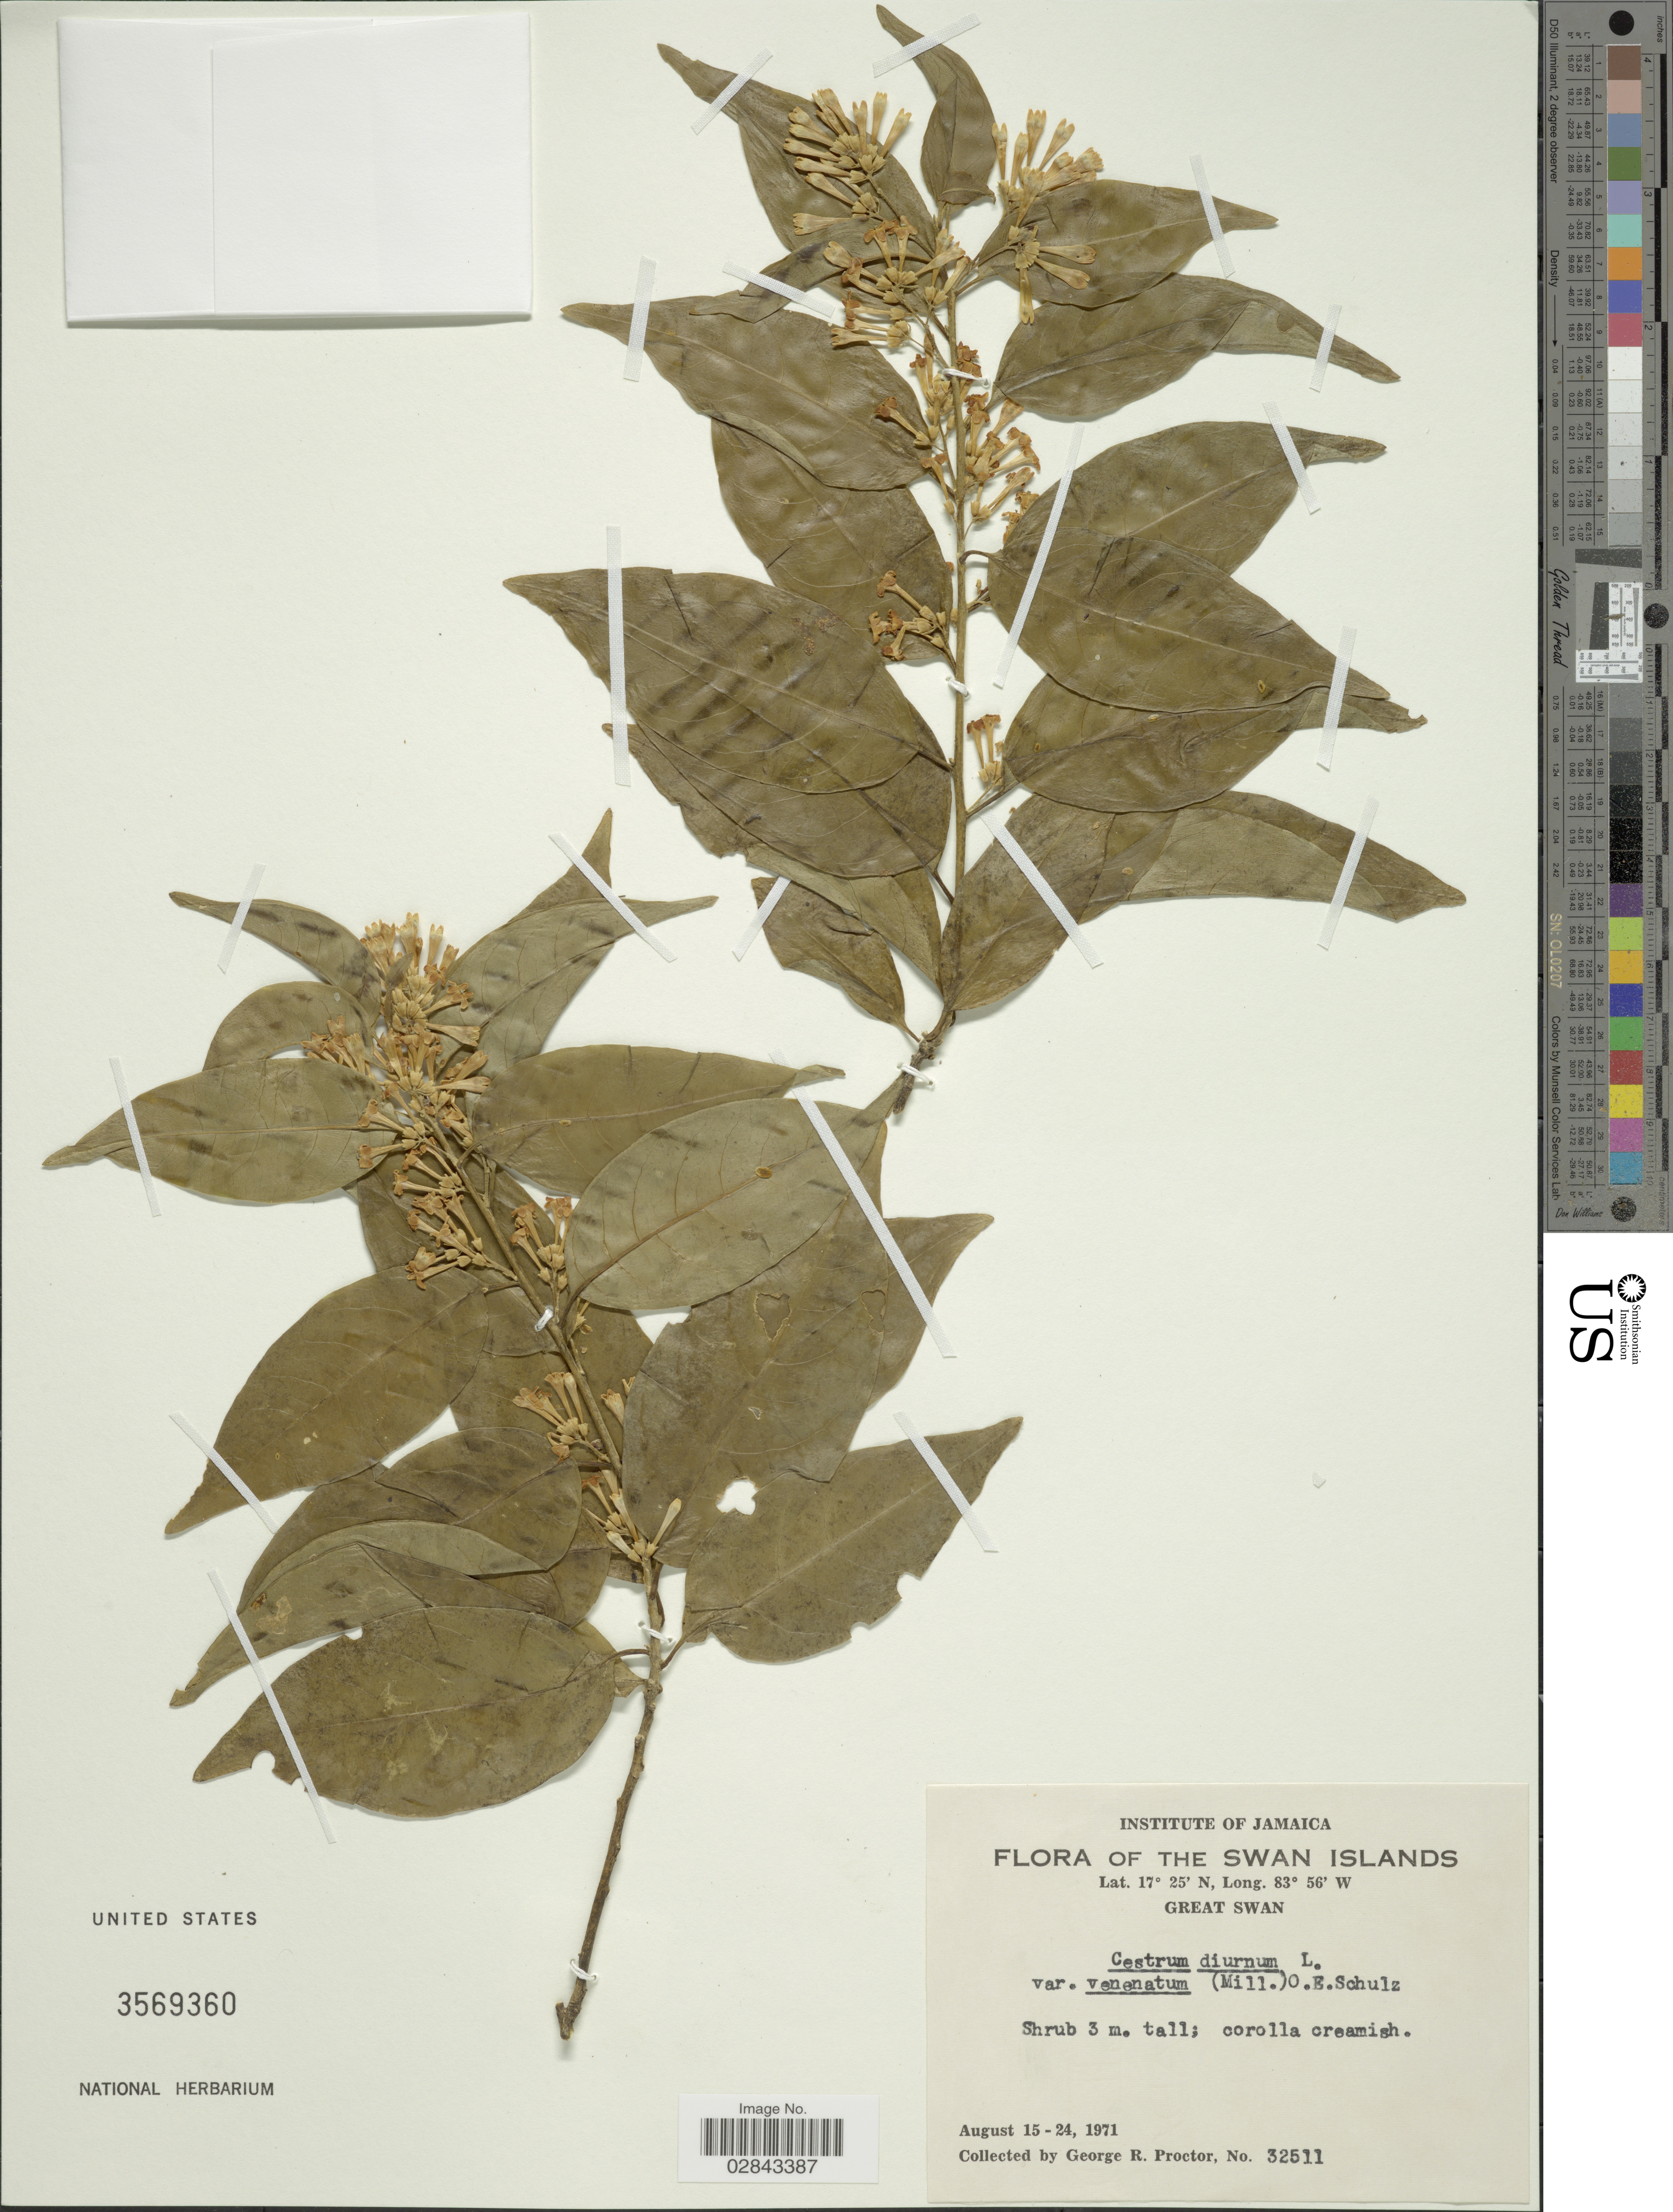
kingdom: Plantae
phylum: Tracheophyta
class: Magnoliopsida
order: Solanales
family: Solanaceae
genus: Cestrum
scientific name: Cestrum diurnum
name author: L.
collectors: G. R. Proctor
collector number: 32511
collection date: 1971-08-15/1971-08-24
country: Jamaica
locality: The Swan Islands. Great Swan.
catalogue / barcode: US 3569360